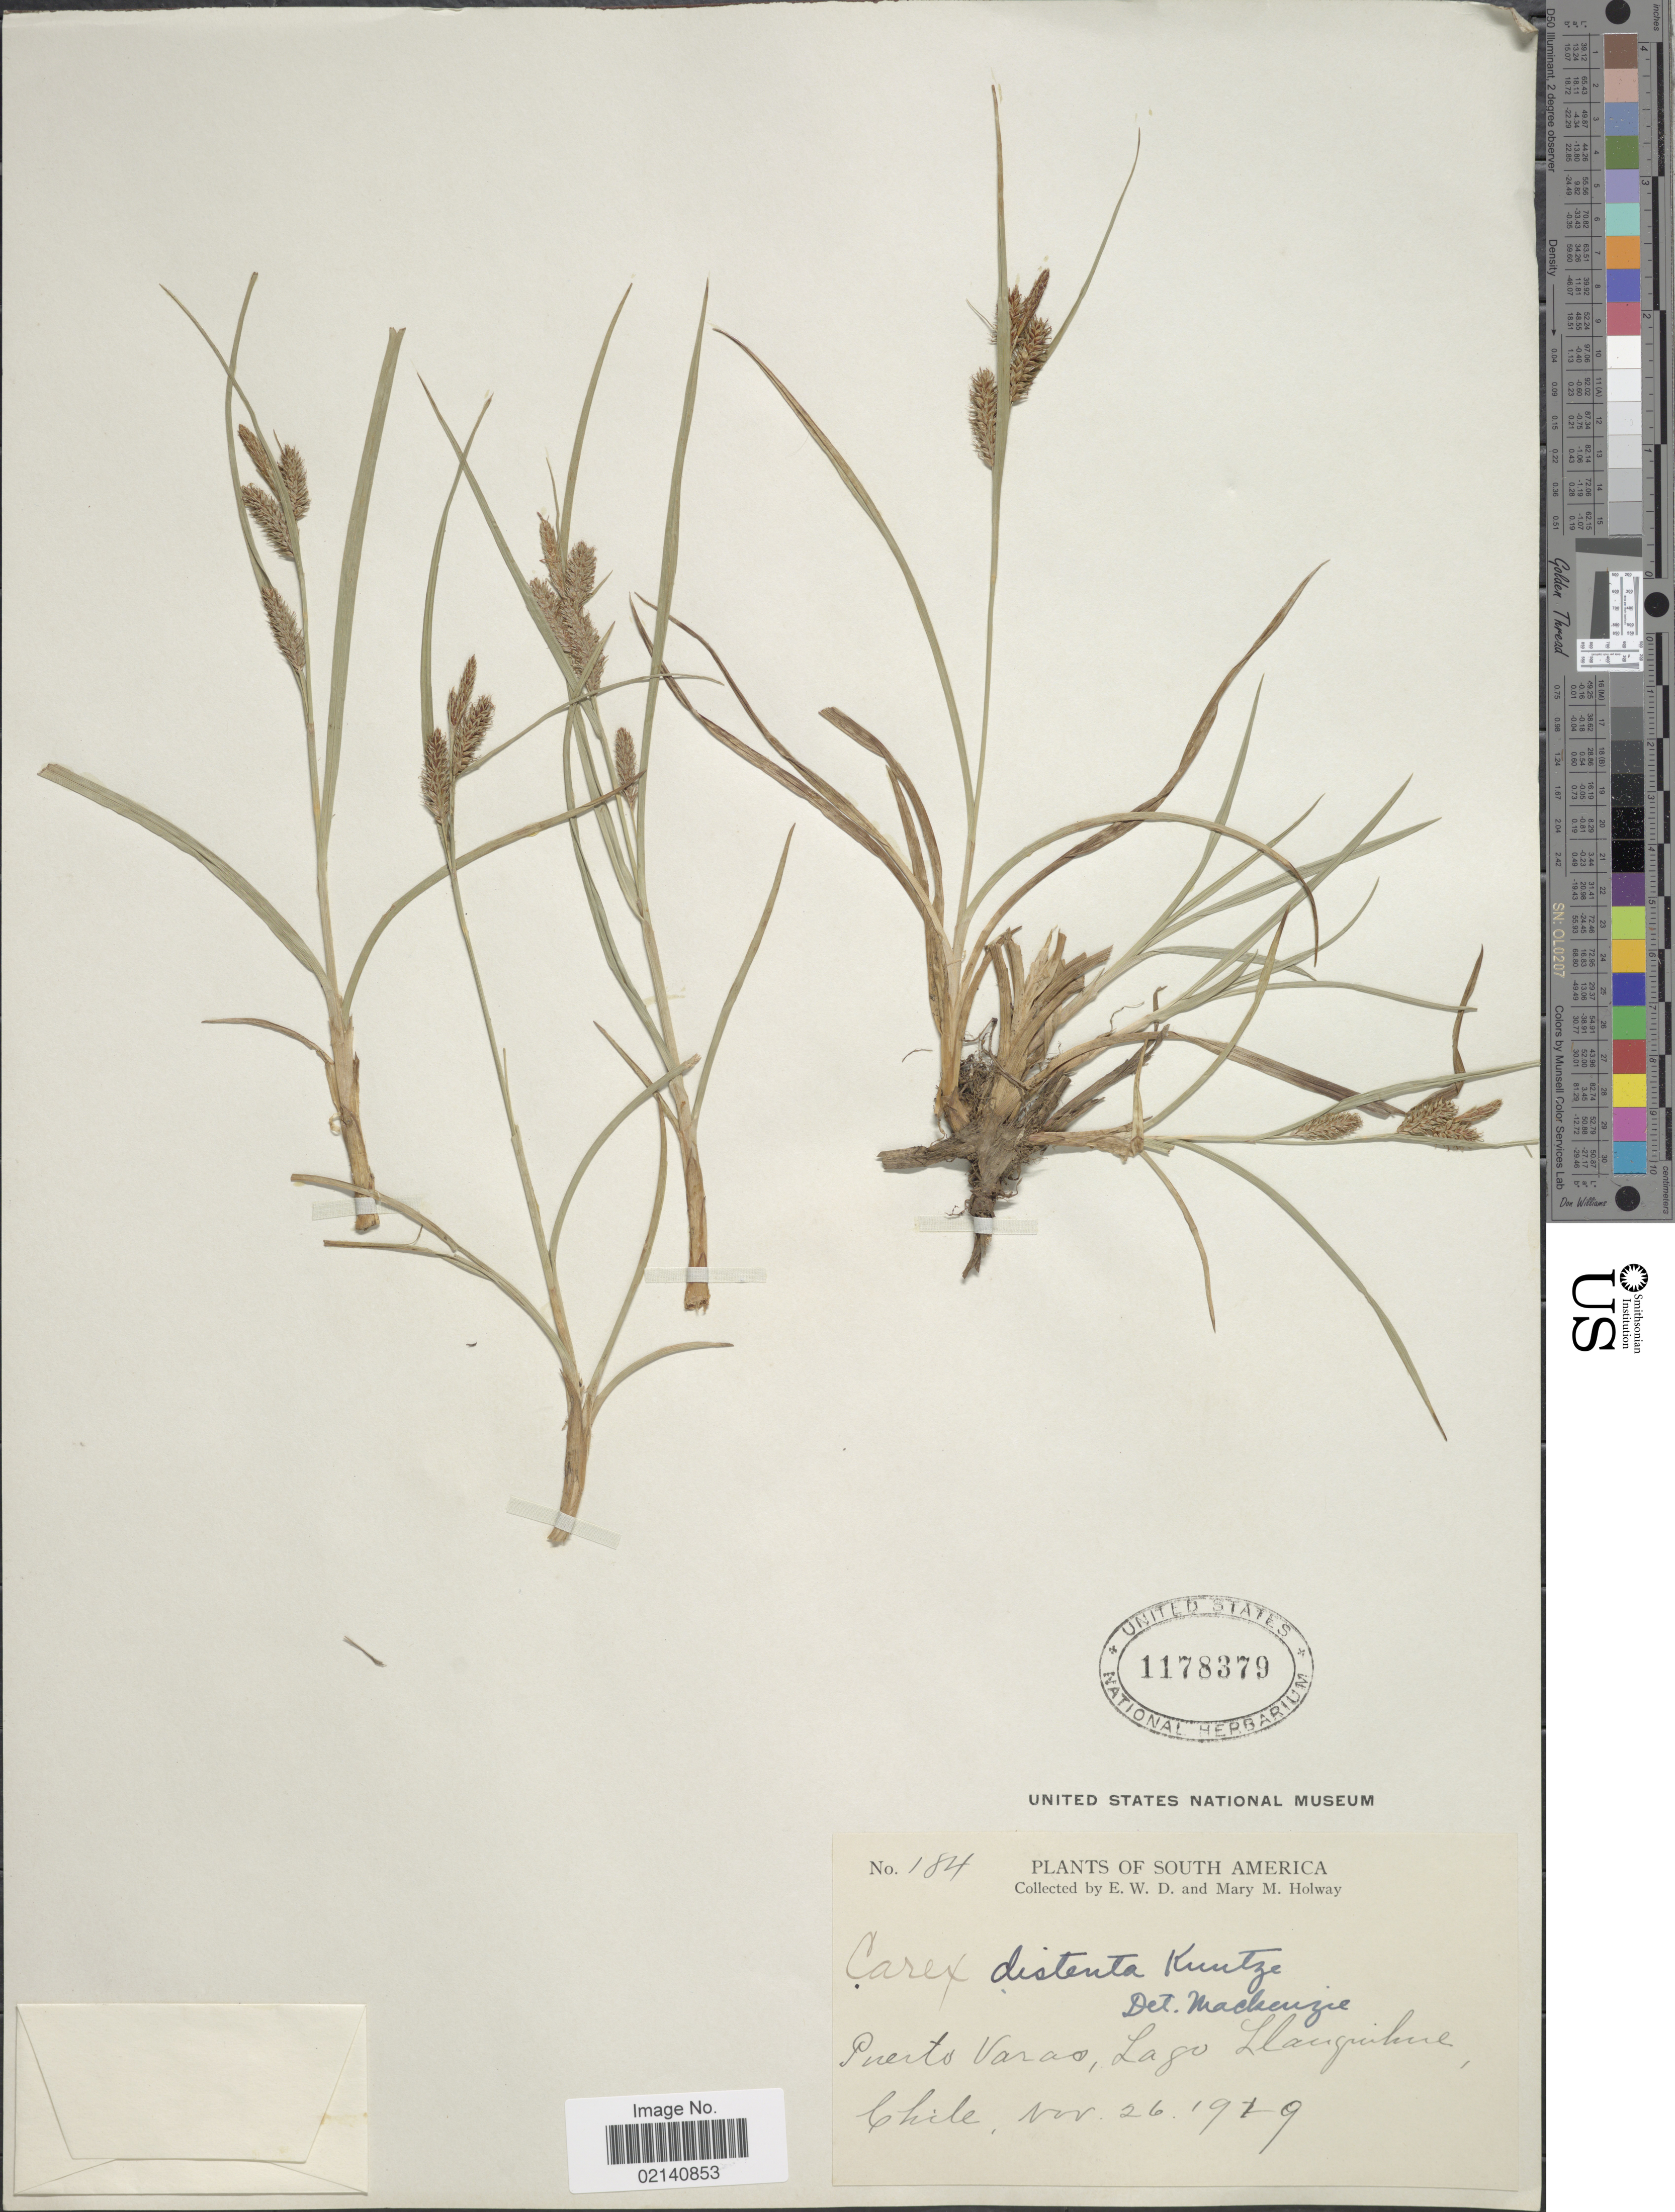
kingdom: Plantae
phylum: Tracheophyta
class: Liliopsida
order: Poales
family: Cyperaceae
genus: Carex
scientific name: Carex fuscula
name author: d'Urv.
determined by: Jimnéz-Mejias, Pedro, (UPOS), Universidad Pablo de Olavide (SPAIN)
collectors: E. W. D. Holway & M. M. Holway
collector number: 184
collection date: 1919-11-26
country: Chile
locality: Lago Llanguihue, Puerto Varas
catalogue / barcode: US 1178379